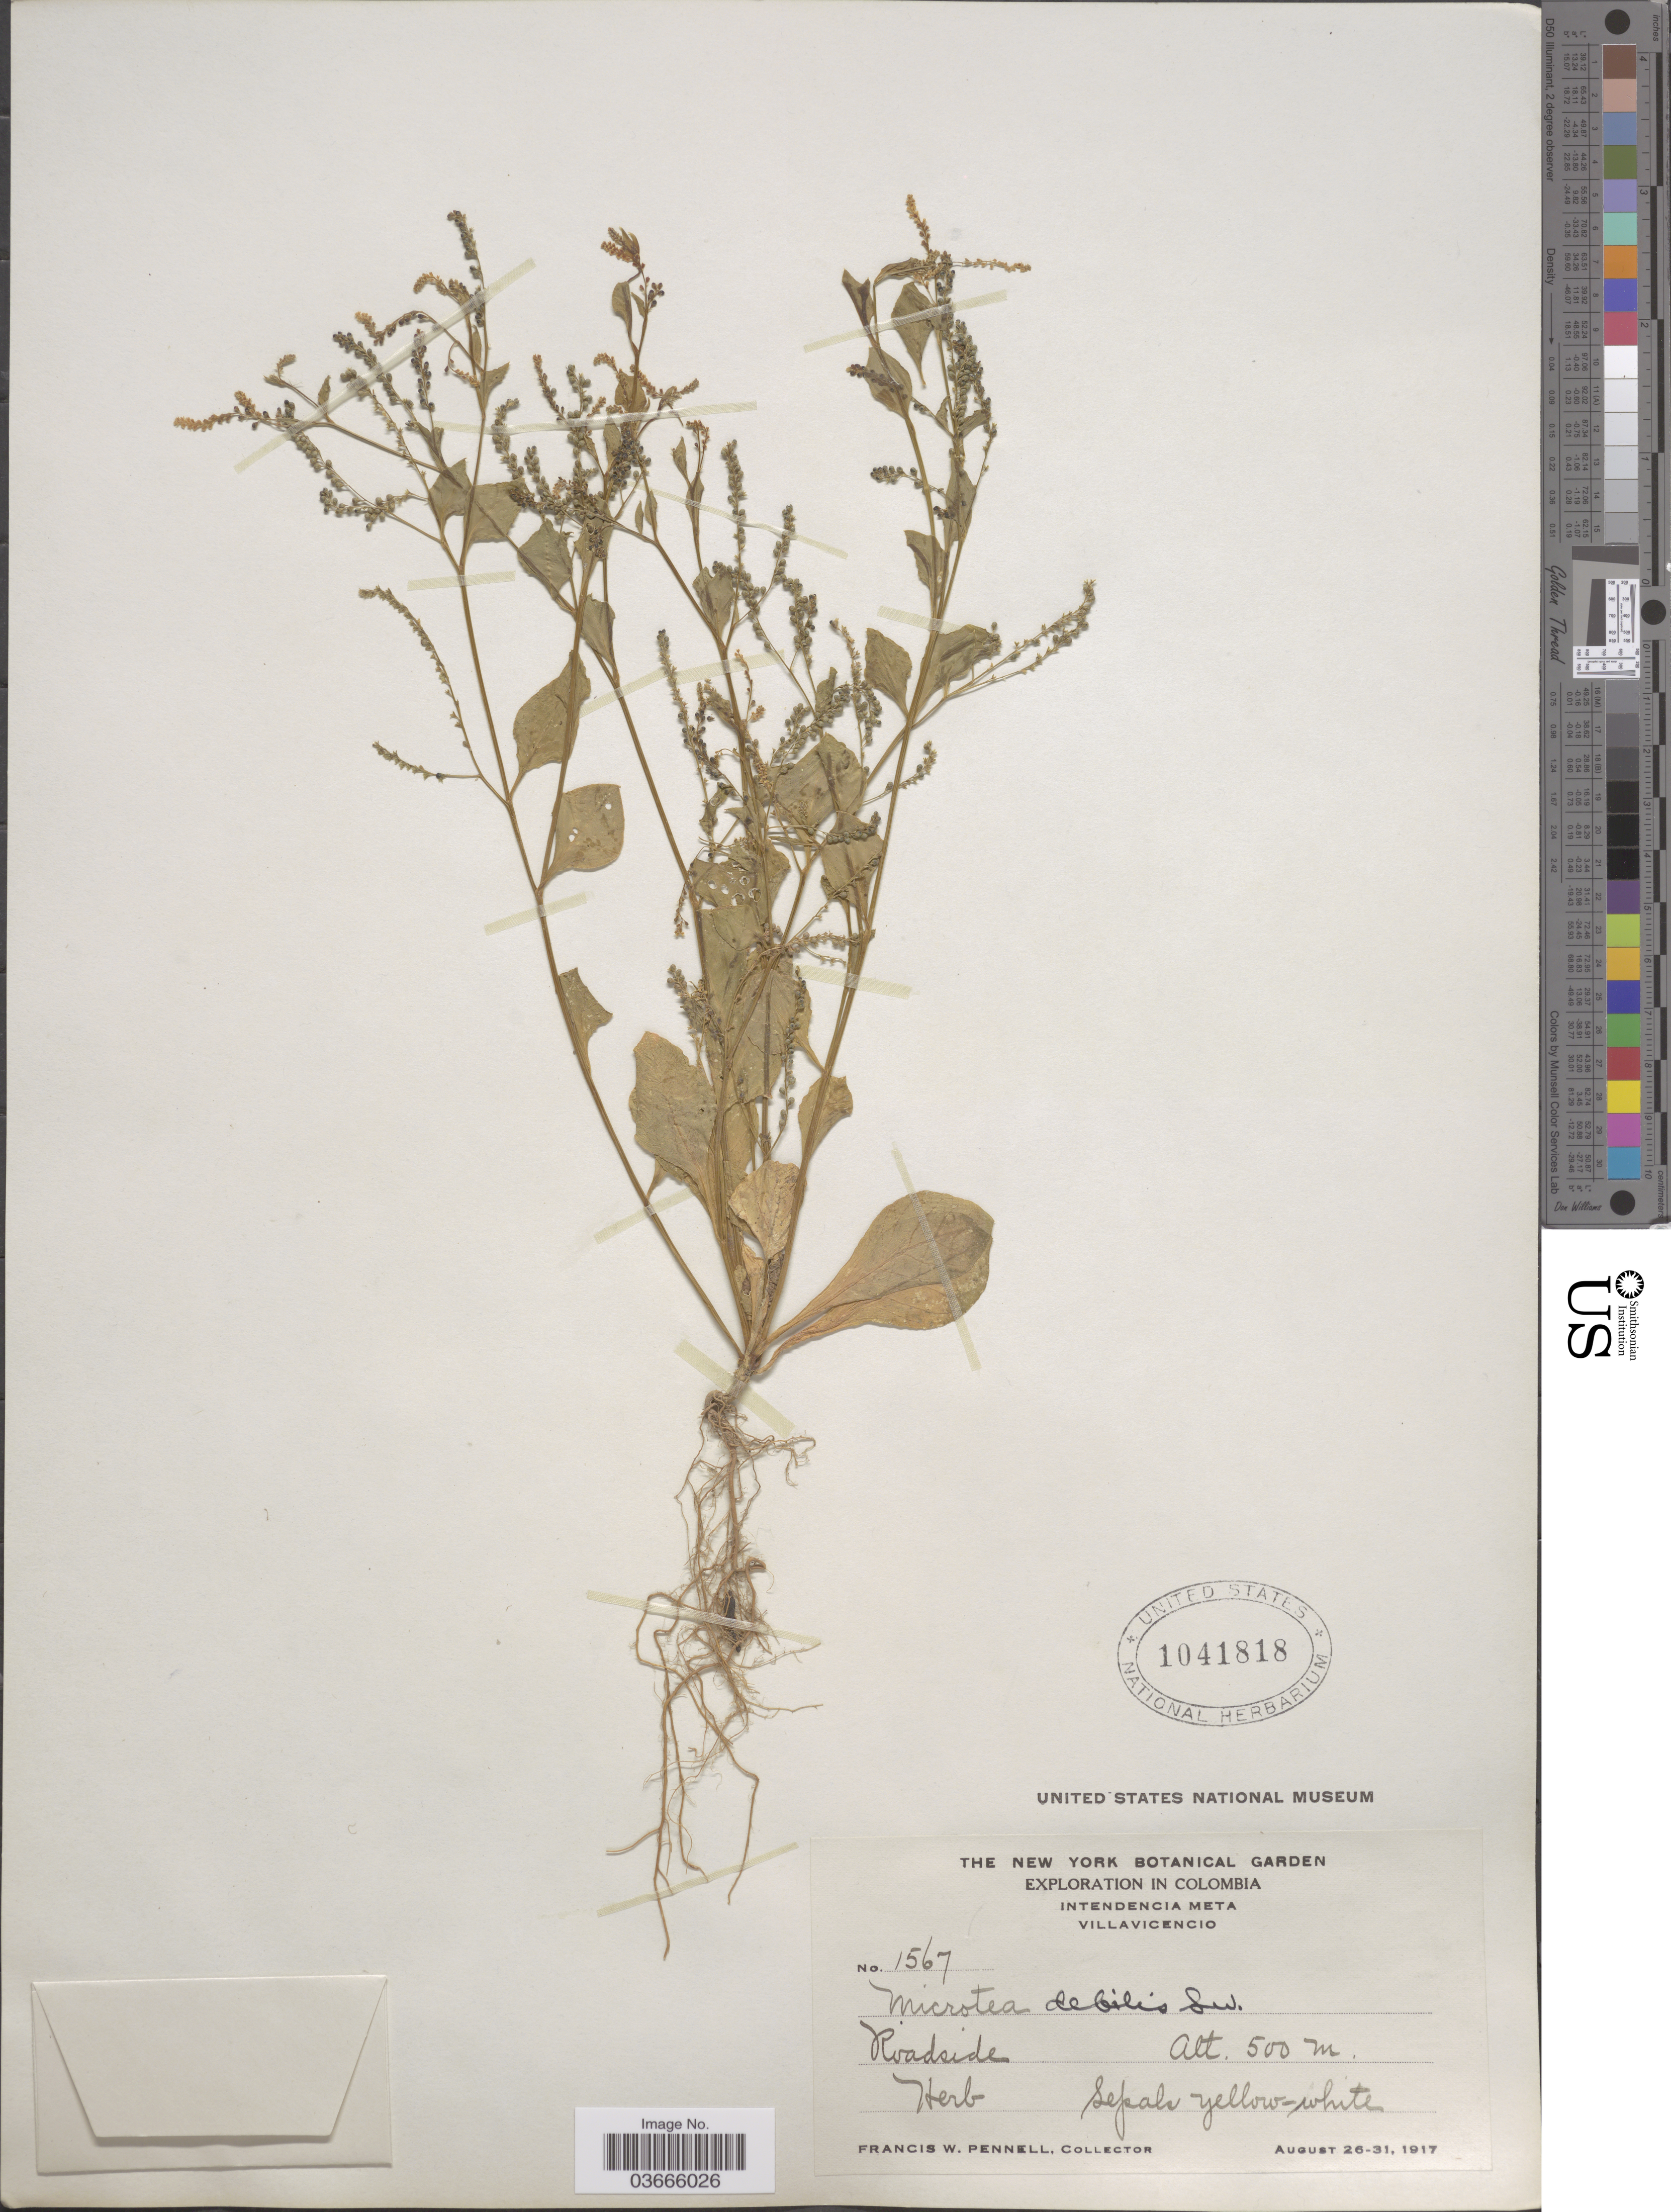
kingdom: Plantae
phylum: Tracheophyta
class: Magnoliopsida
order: Caryophyllales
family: Microteaceae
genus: Microtea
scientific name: Microtea debilis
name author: Sw.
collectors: F. W. Pennell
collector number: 1567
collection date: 1917-08-26/1917-08-31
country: Colombia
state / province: Meta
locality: Intendencia Meta. Villavicencio. Roadside.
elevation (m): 500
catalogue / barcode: US 1041818